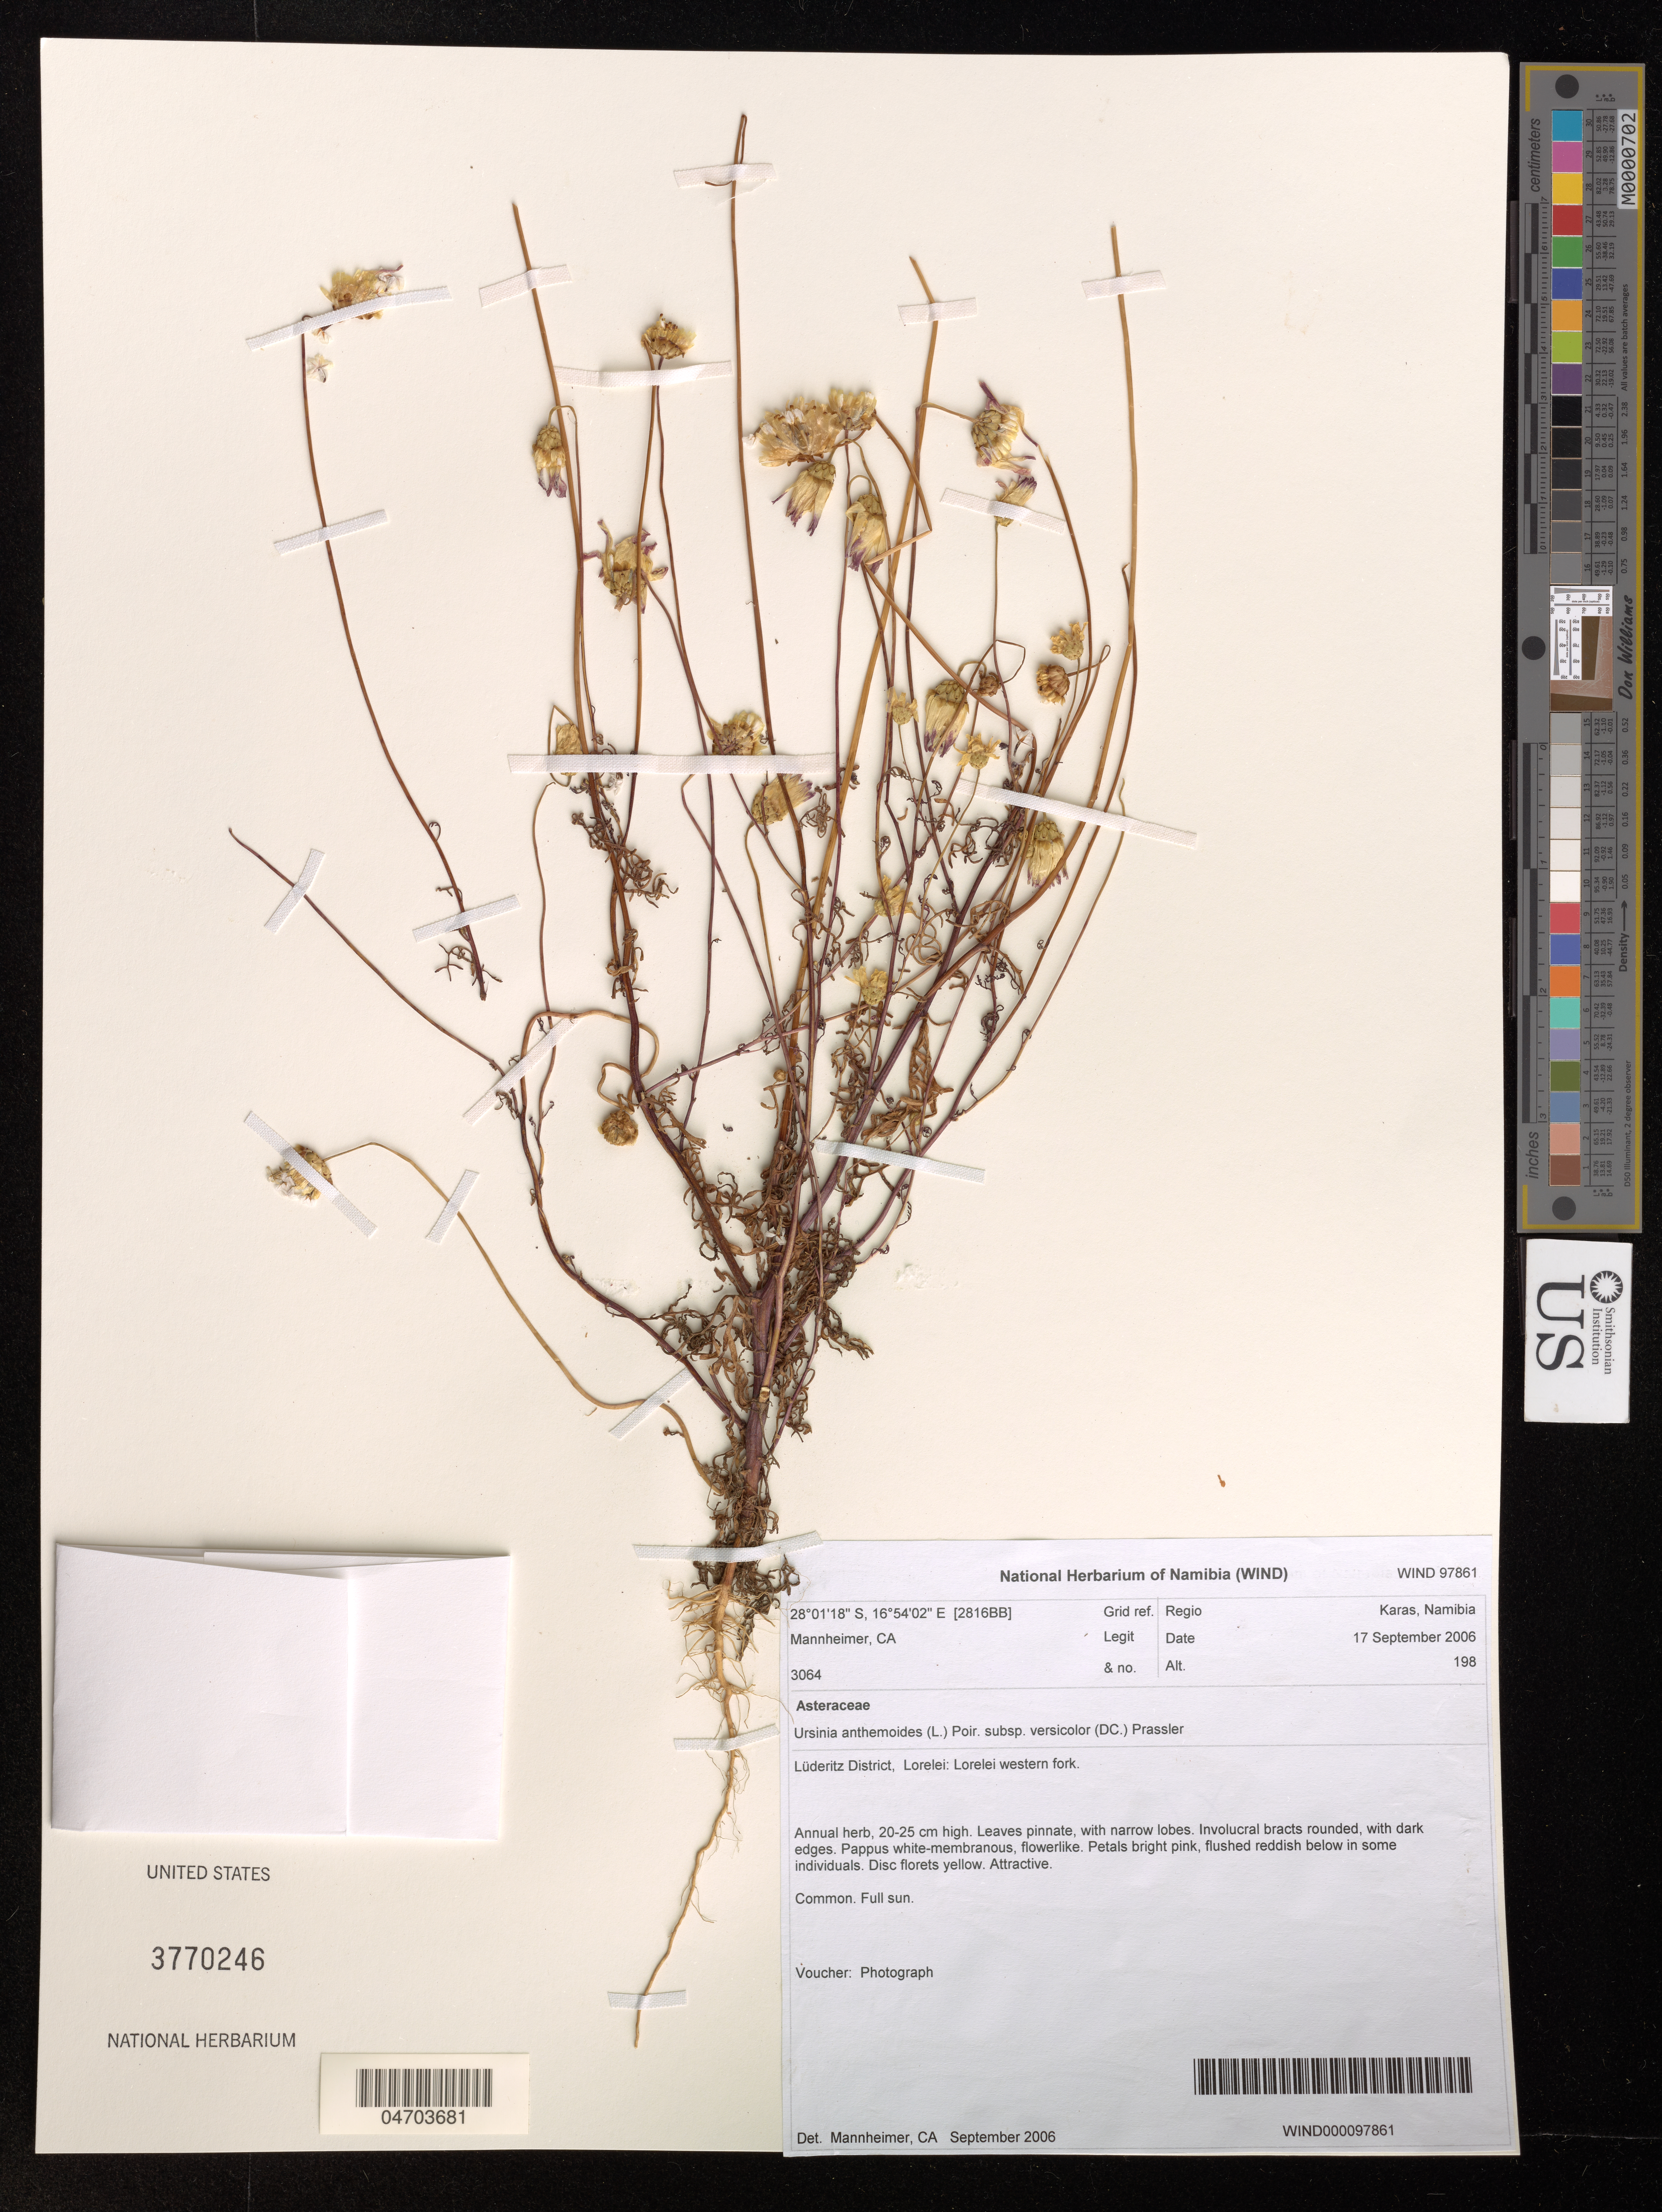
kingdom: Plantae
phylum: Tracheophyta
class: Magnoliopsida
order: Asterales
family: Asteraceae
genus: Ursinia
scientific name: Ursinia anthemoides subsp. versicolor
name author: (DC.) Prassler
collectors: C. A. Mannheimer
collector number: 3064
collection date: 2006-09-17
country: Namibia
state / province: Karas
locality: Lüderitz District, Lorelei: Lorelei western fork.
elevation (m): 198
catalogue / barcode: US 3770246